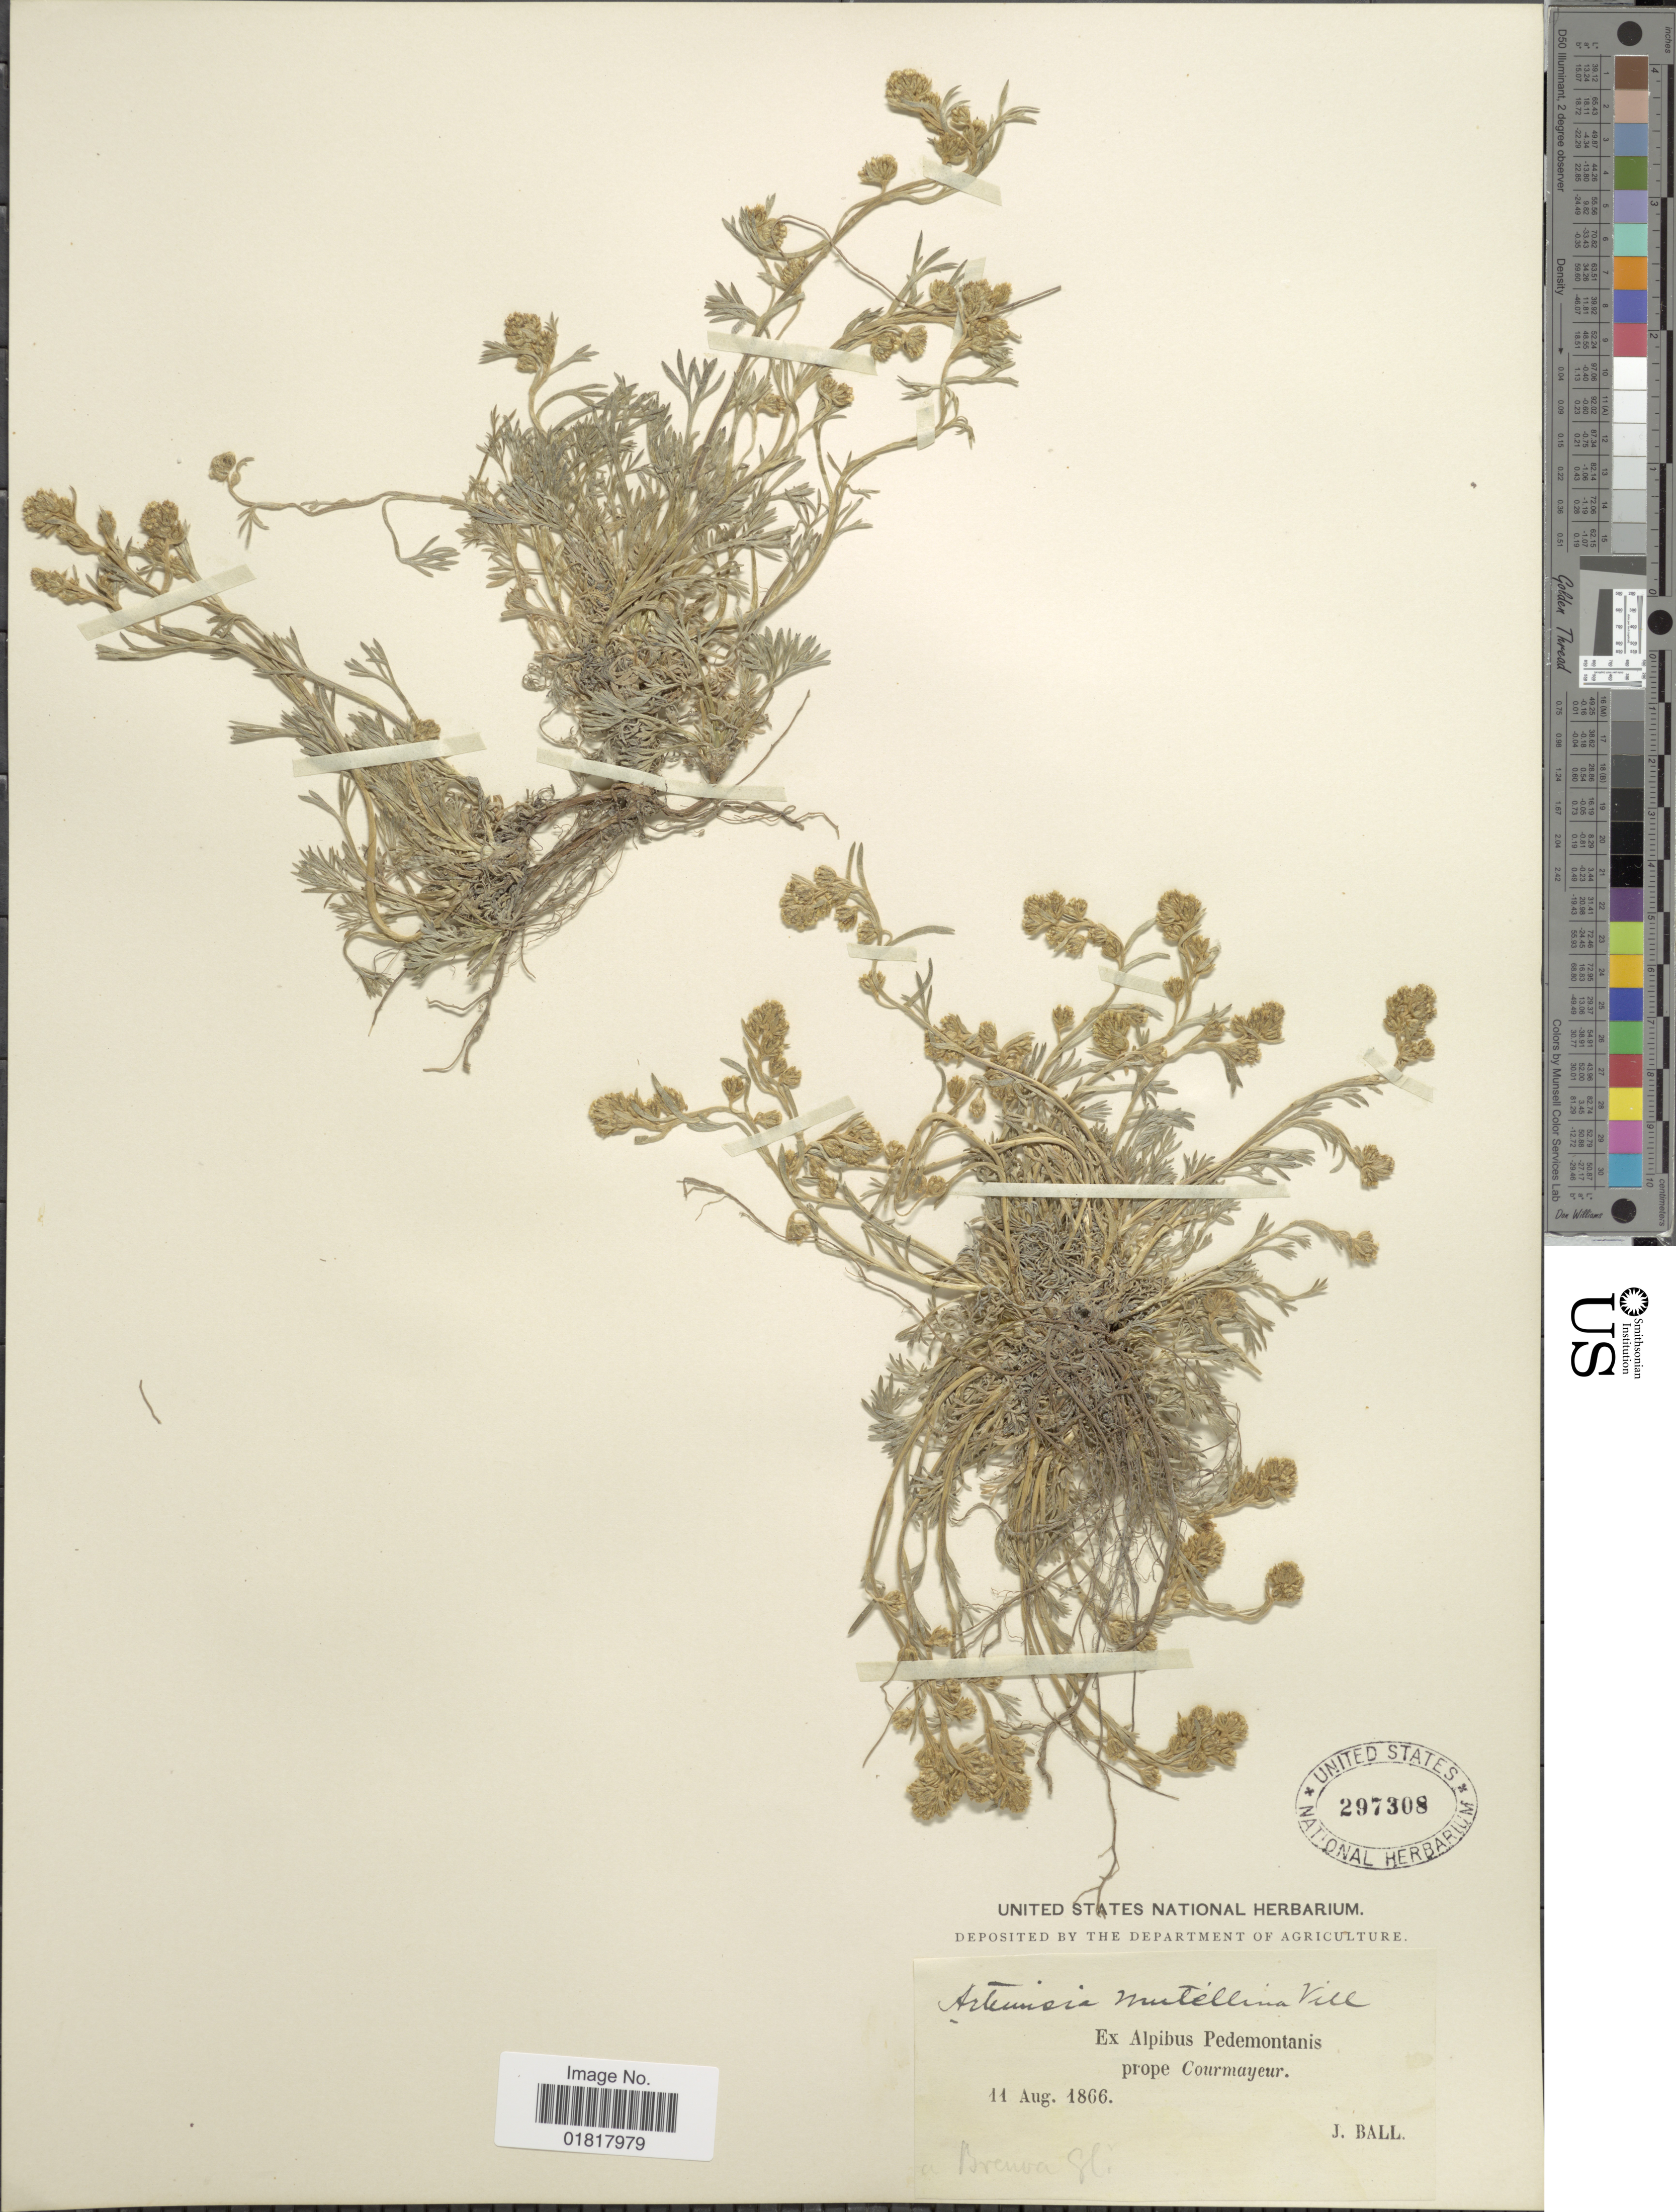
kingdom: Plantae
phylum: Tracheophyta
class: Magnoliopsida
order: Asterales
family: Asteraceae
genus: Artemisia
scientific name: Artemisia mutellina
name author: Vill.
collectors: J. Ball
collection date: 1866-08-11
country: Italy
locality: Ex Alpibus Pedemontanis, prope Courmayeur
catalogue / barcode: US 297308